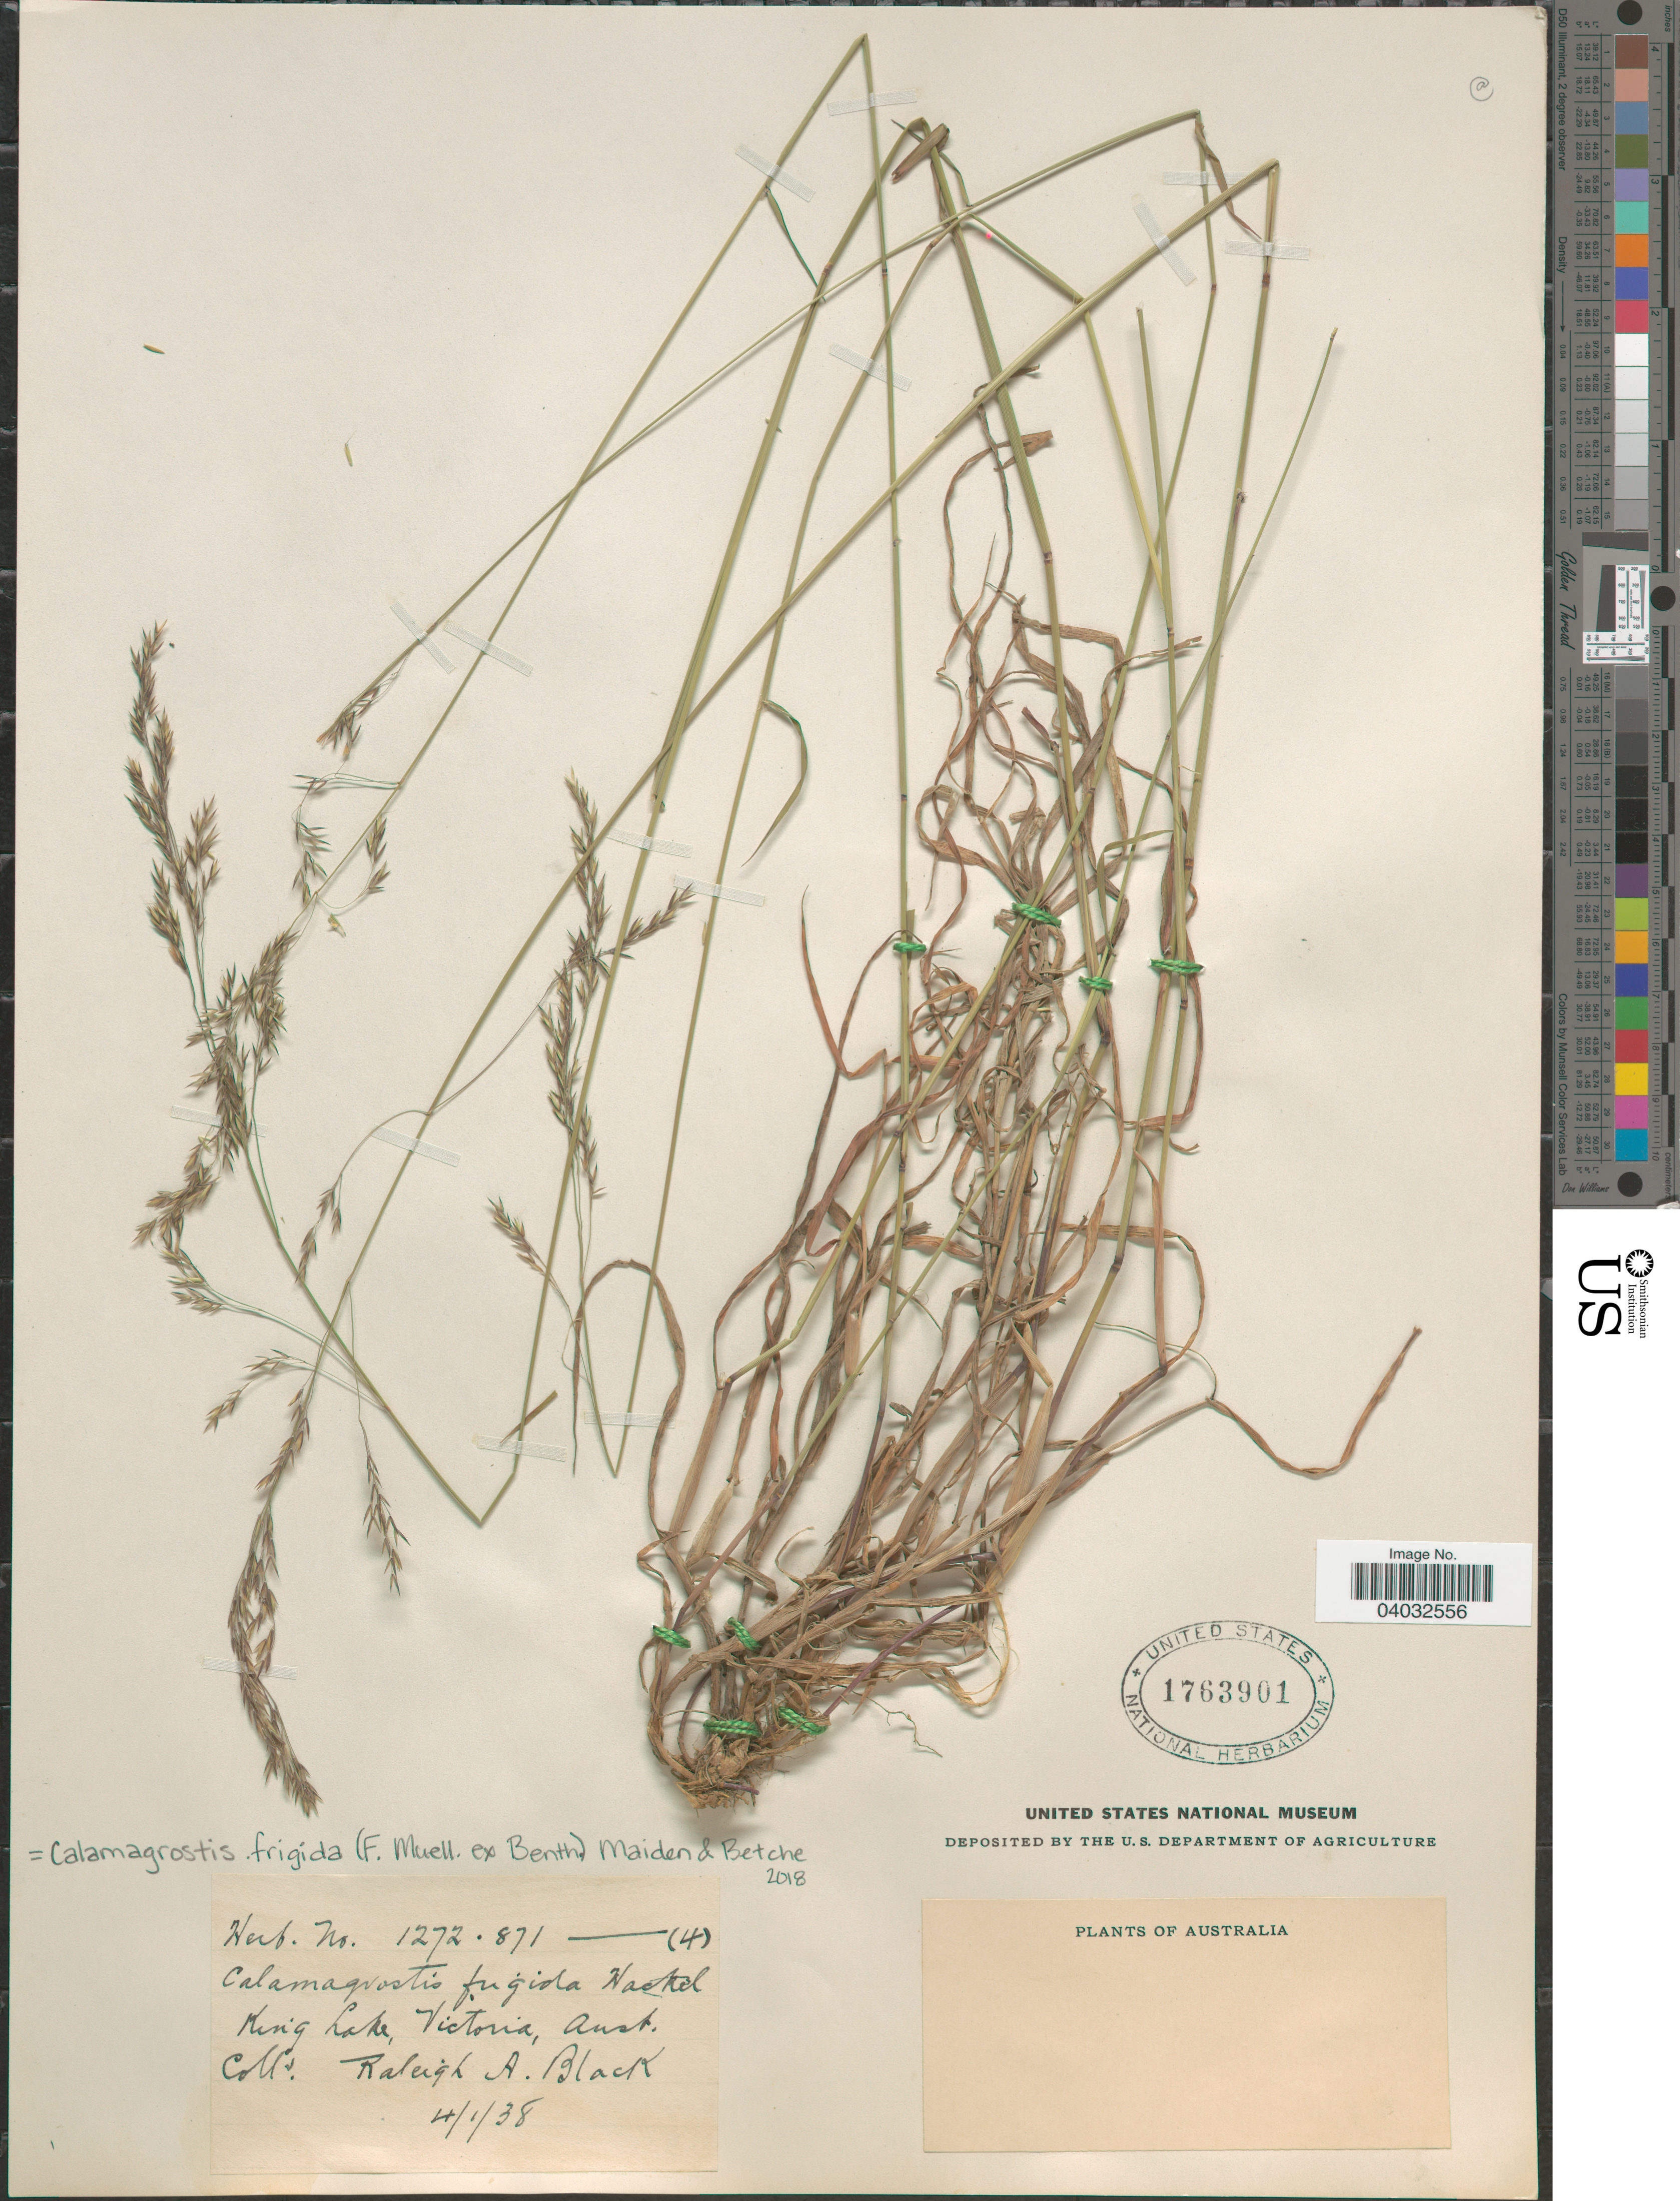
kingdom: Plantae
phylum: Tracheophyta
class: Liliopsida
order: Poales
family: Poaceae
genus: Calamagrostis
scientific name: Calamagrostis frigida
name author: (F. Muell. ex Benth.) Maiden & Betche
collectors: R. A. Black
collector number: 1272871-(4)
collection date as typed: Transcribed d/m/y: 4/1/38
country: Australia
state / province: Victoria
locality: King Lake.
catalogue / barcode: US 1763901